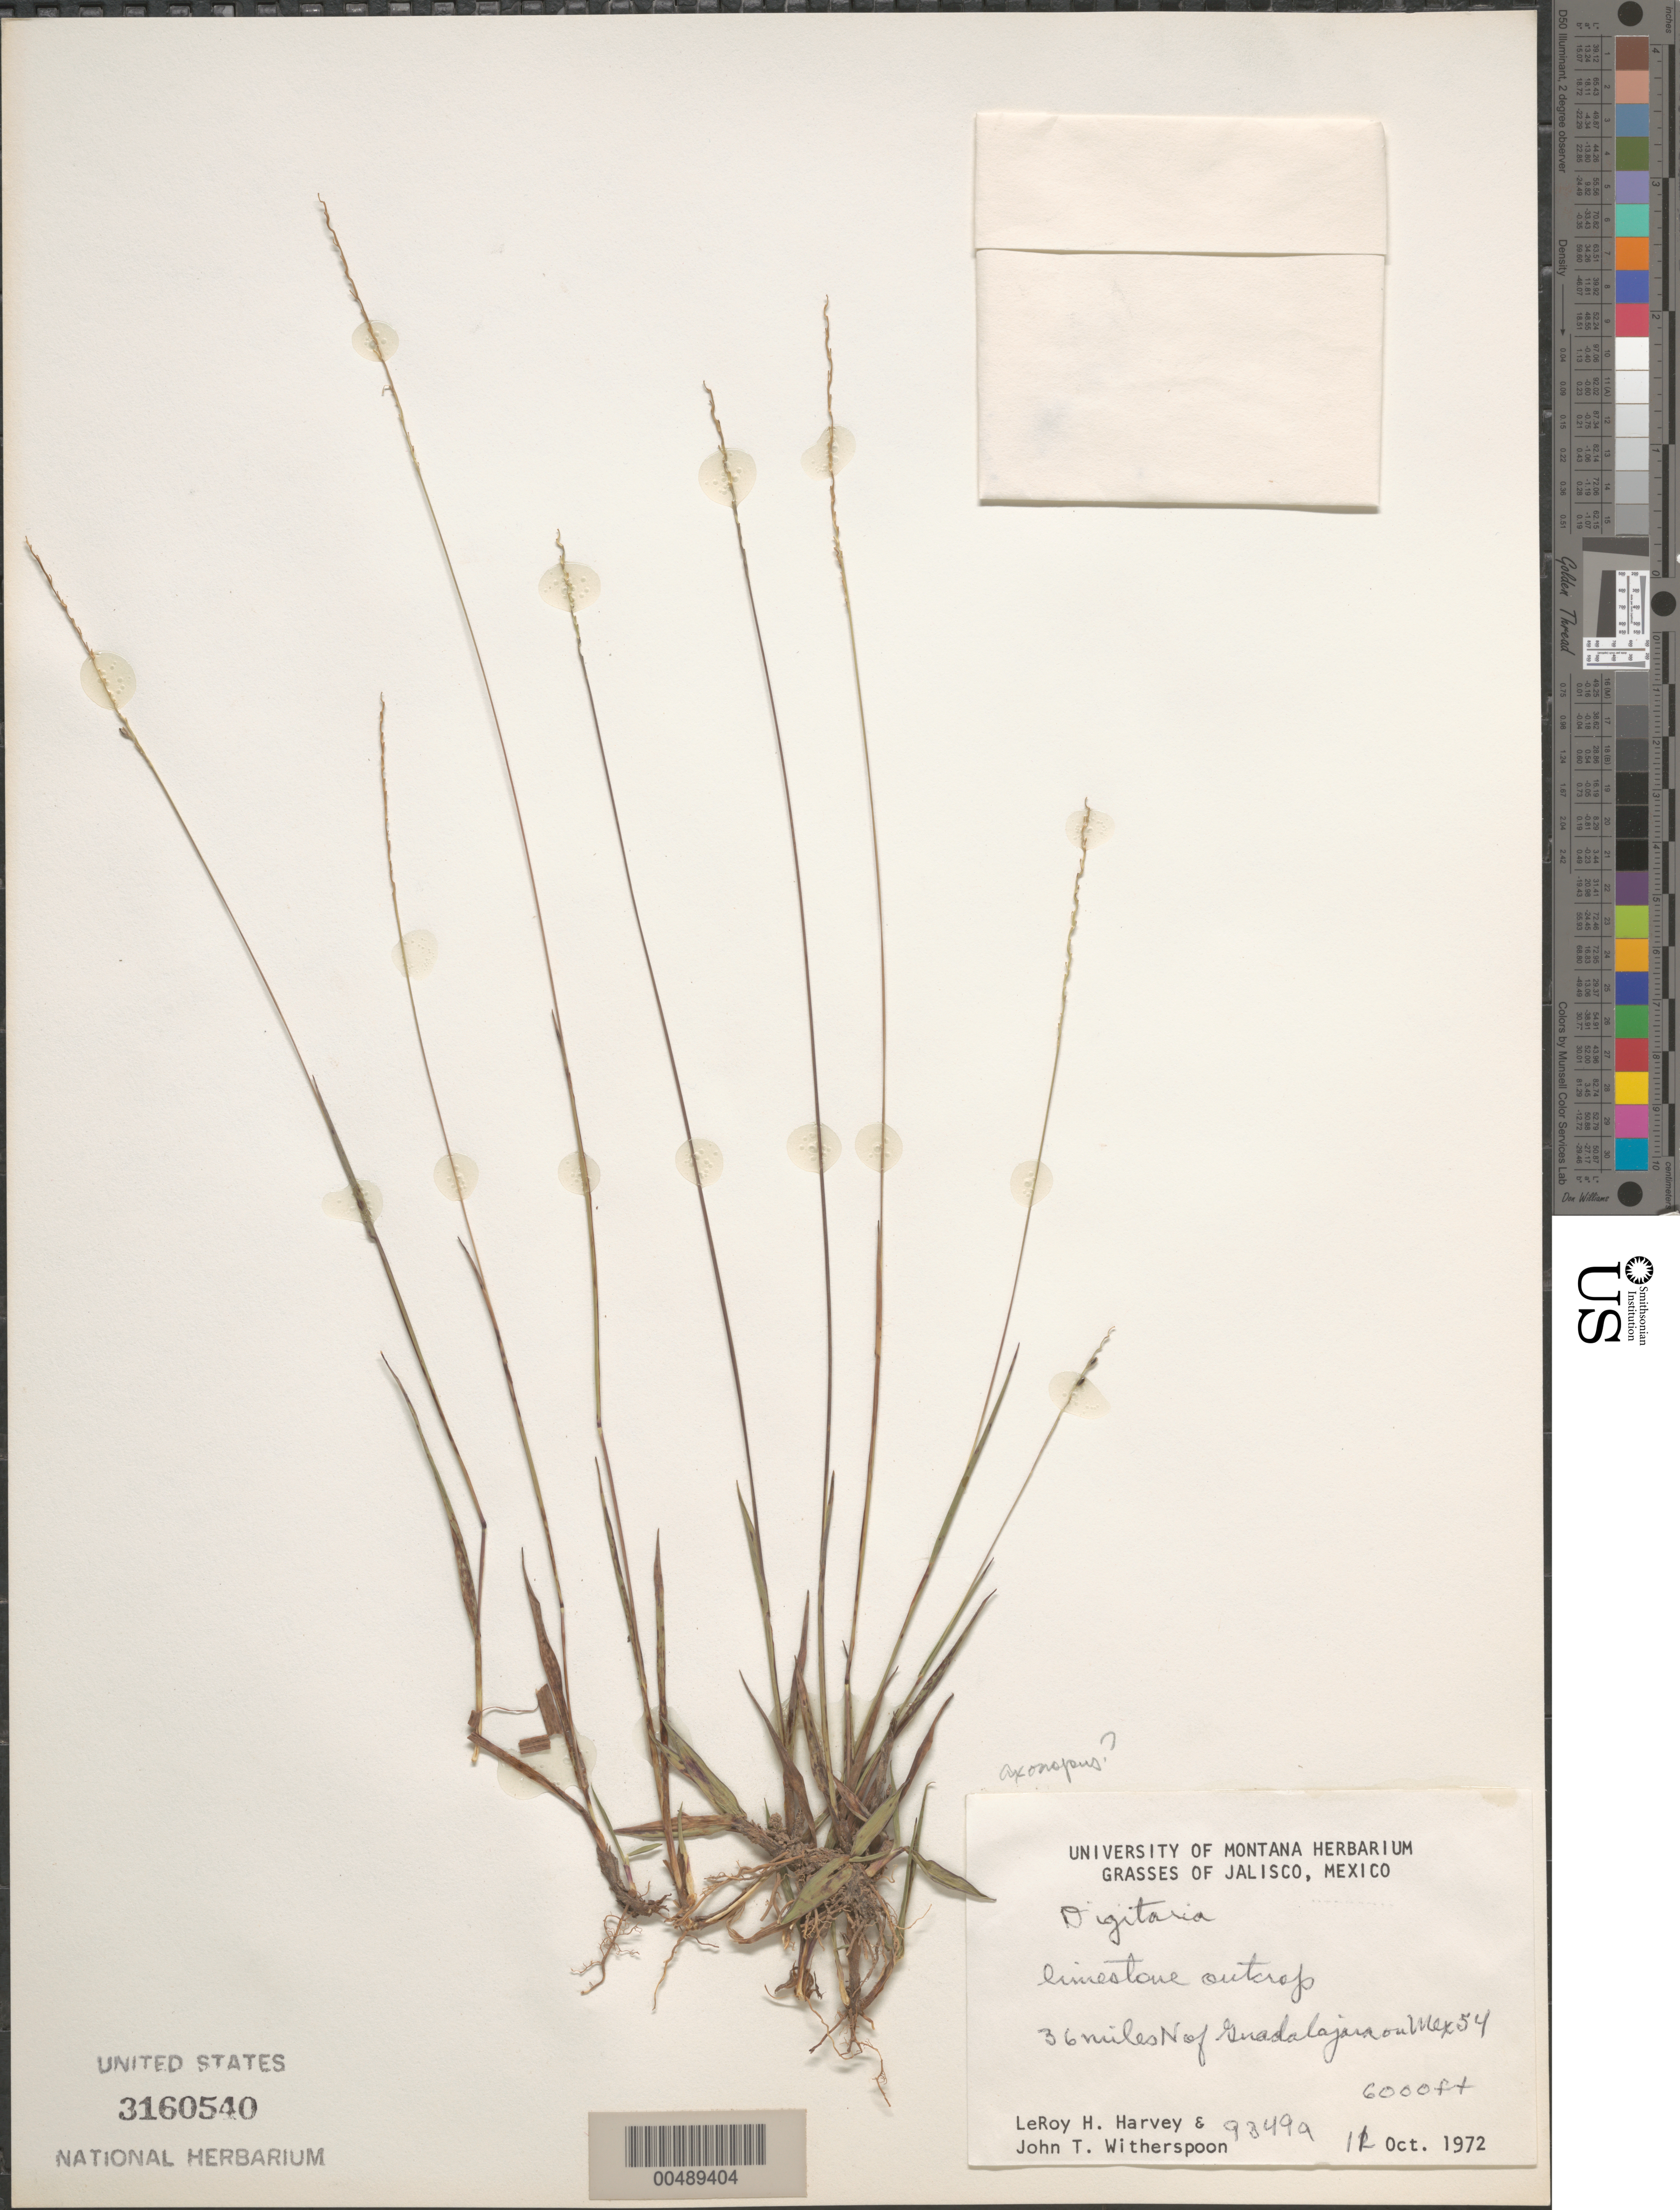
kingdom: Plantae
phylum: Tracheophyta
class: Liliopsida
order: Poales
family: Poaceae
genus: Digitaria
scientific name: Digitaria sp.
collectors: L. H. Harvey & J. Witherspoon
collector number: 9349a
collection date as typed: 11 Oct 1972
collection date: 1972-10-11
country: Mexico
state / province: Jalisco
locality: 36 mi N of Guadalajara on Mex 54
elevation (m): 1829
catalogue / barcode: US 3160540